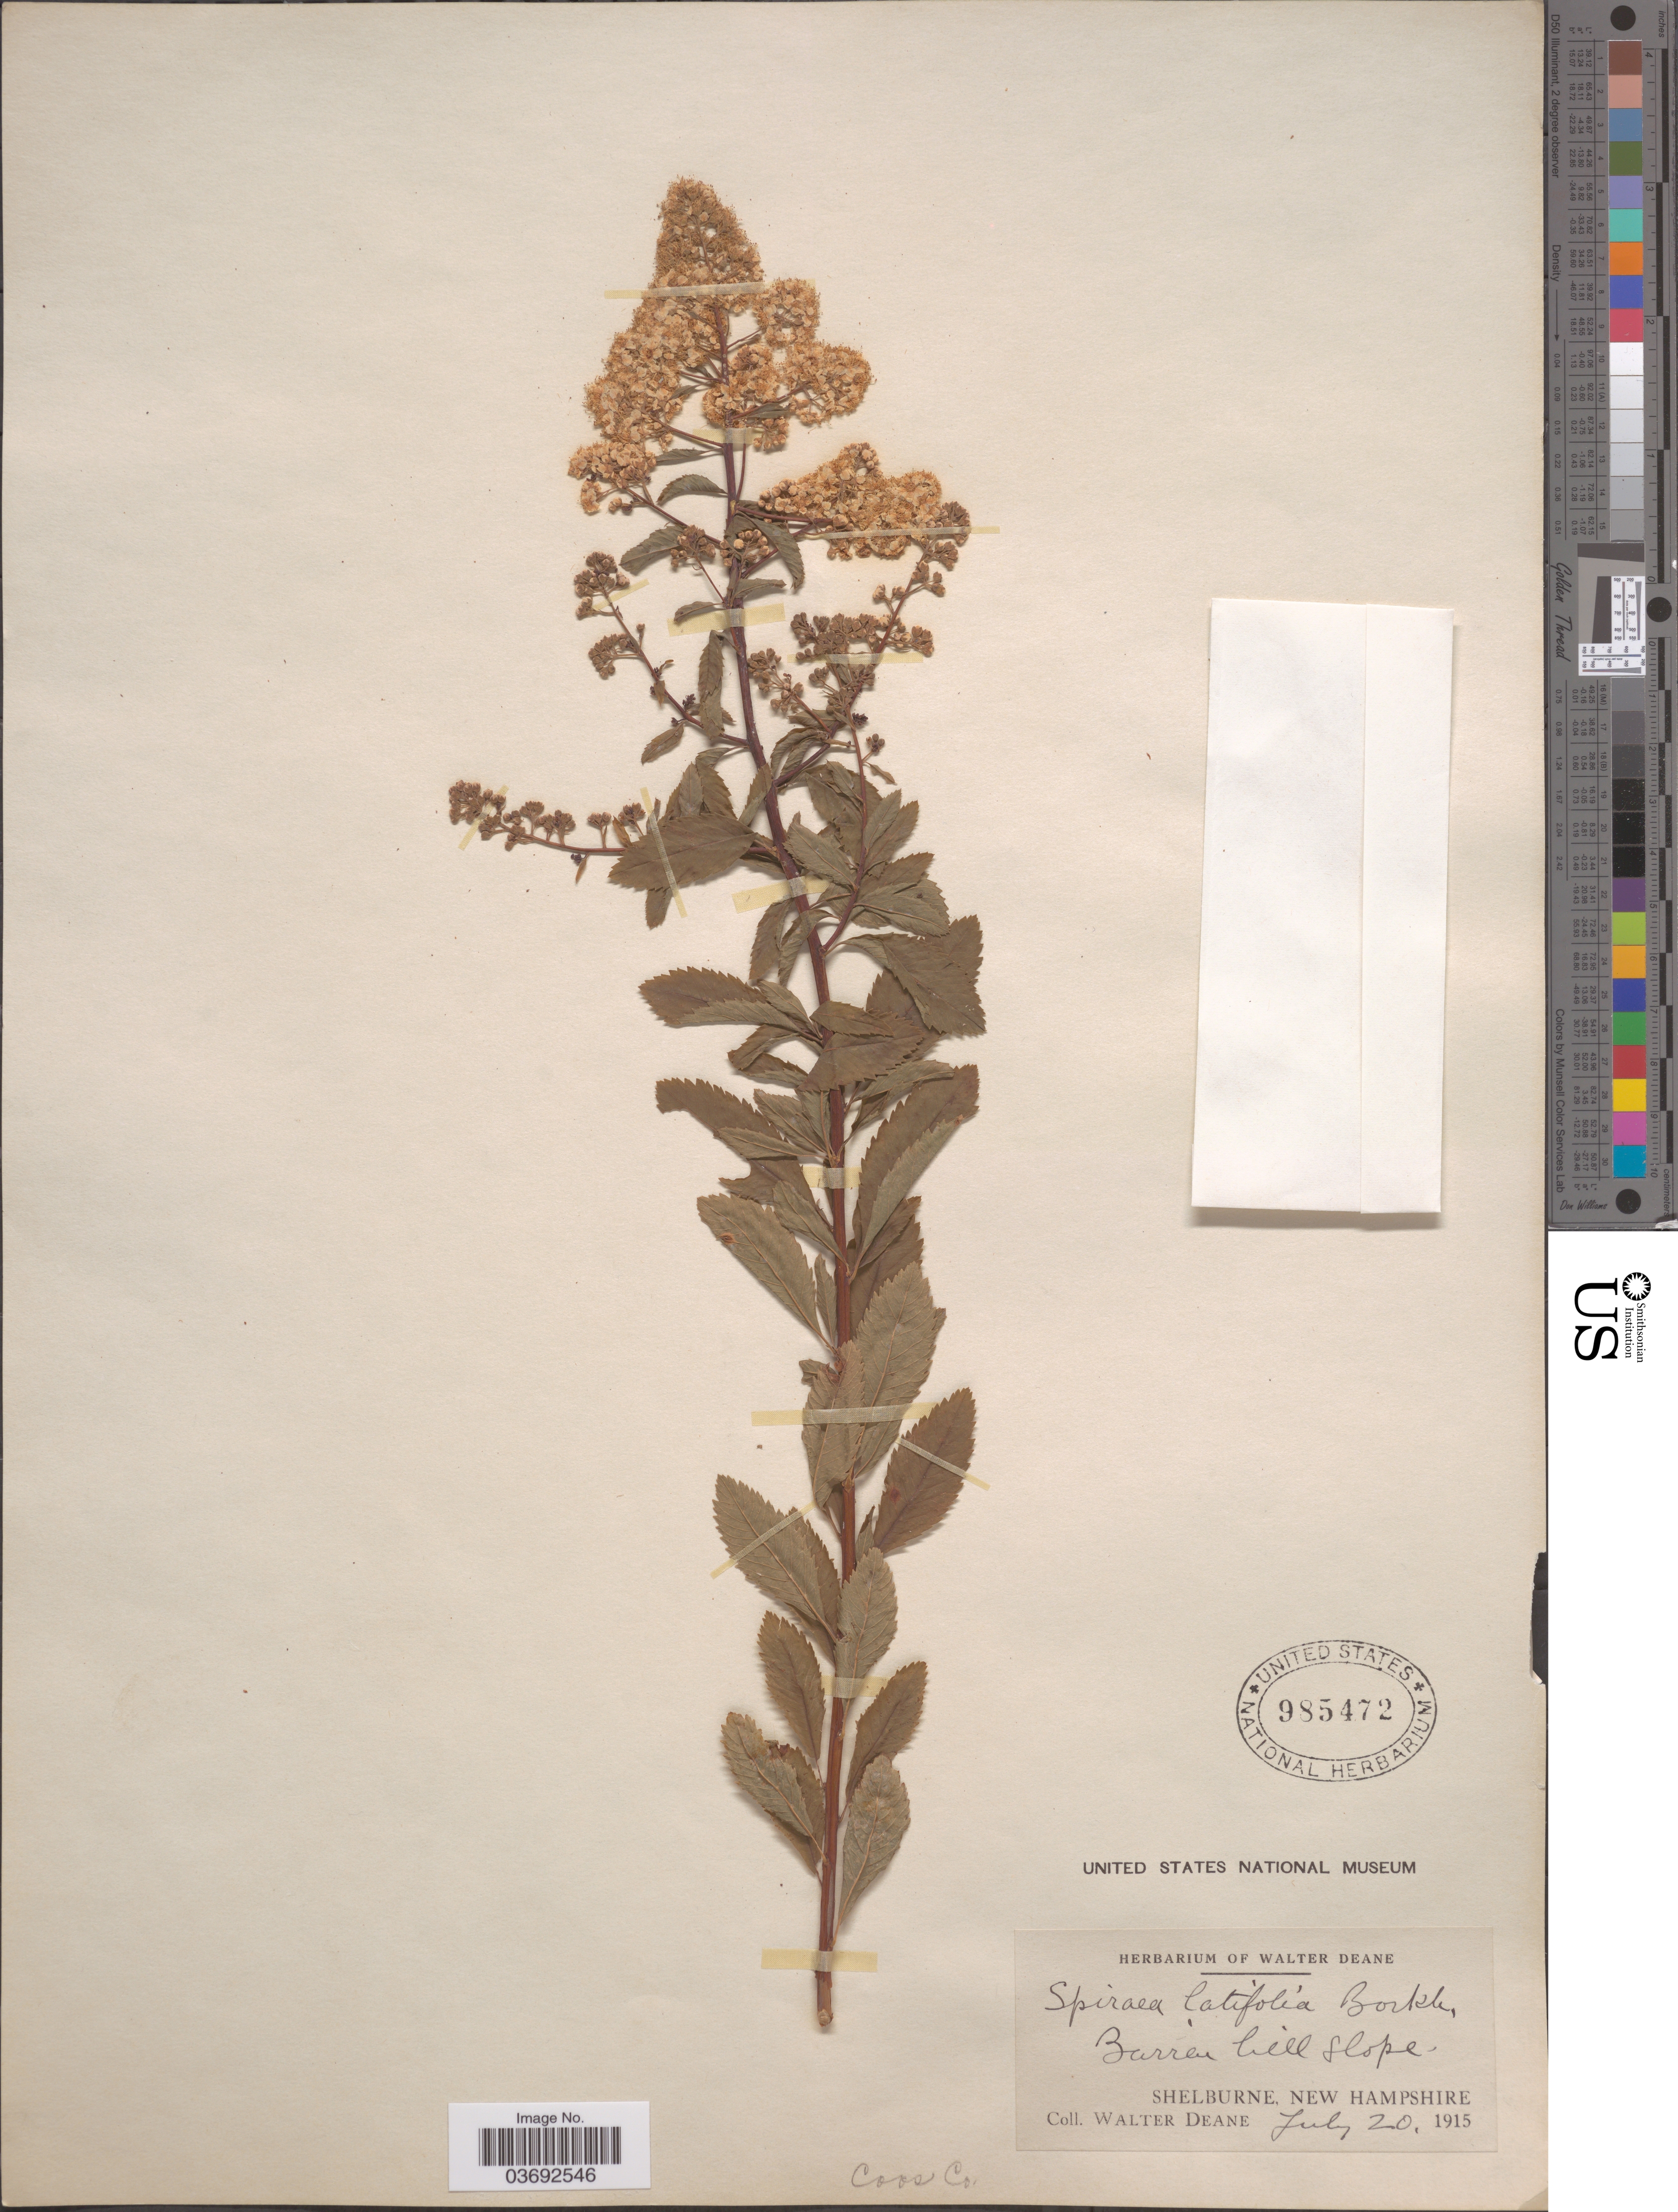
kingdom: Plantae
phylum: Tracheophyta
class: Magnoliopsida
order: Rosales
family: Rosaceae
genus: Spiraea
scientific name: Spiraea latifolia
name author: Borkh.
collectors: W. Deane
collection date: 1915-07-20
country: United States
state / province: New Hampshire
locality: Shelburne, Coos Co.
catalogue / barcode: US 985472